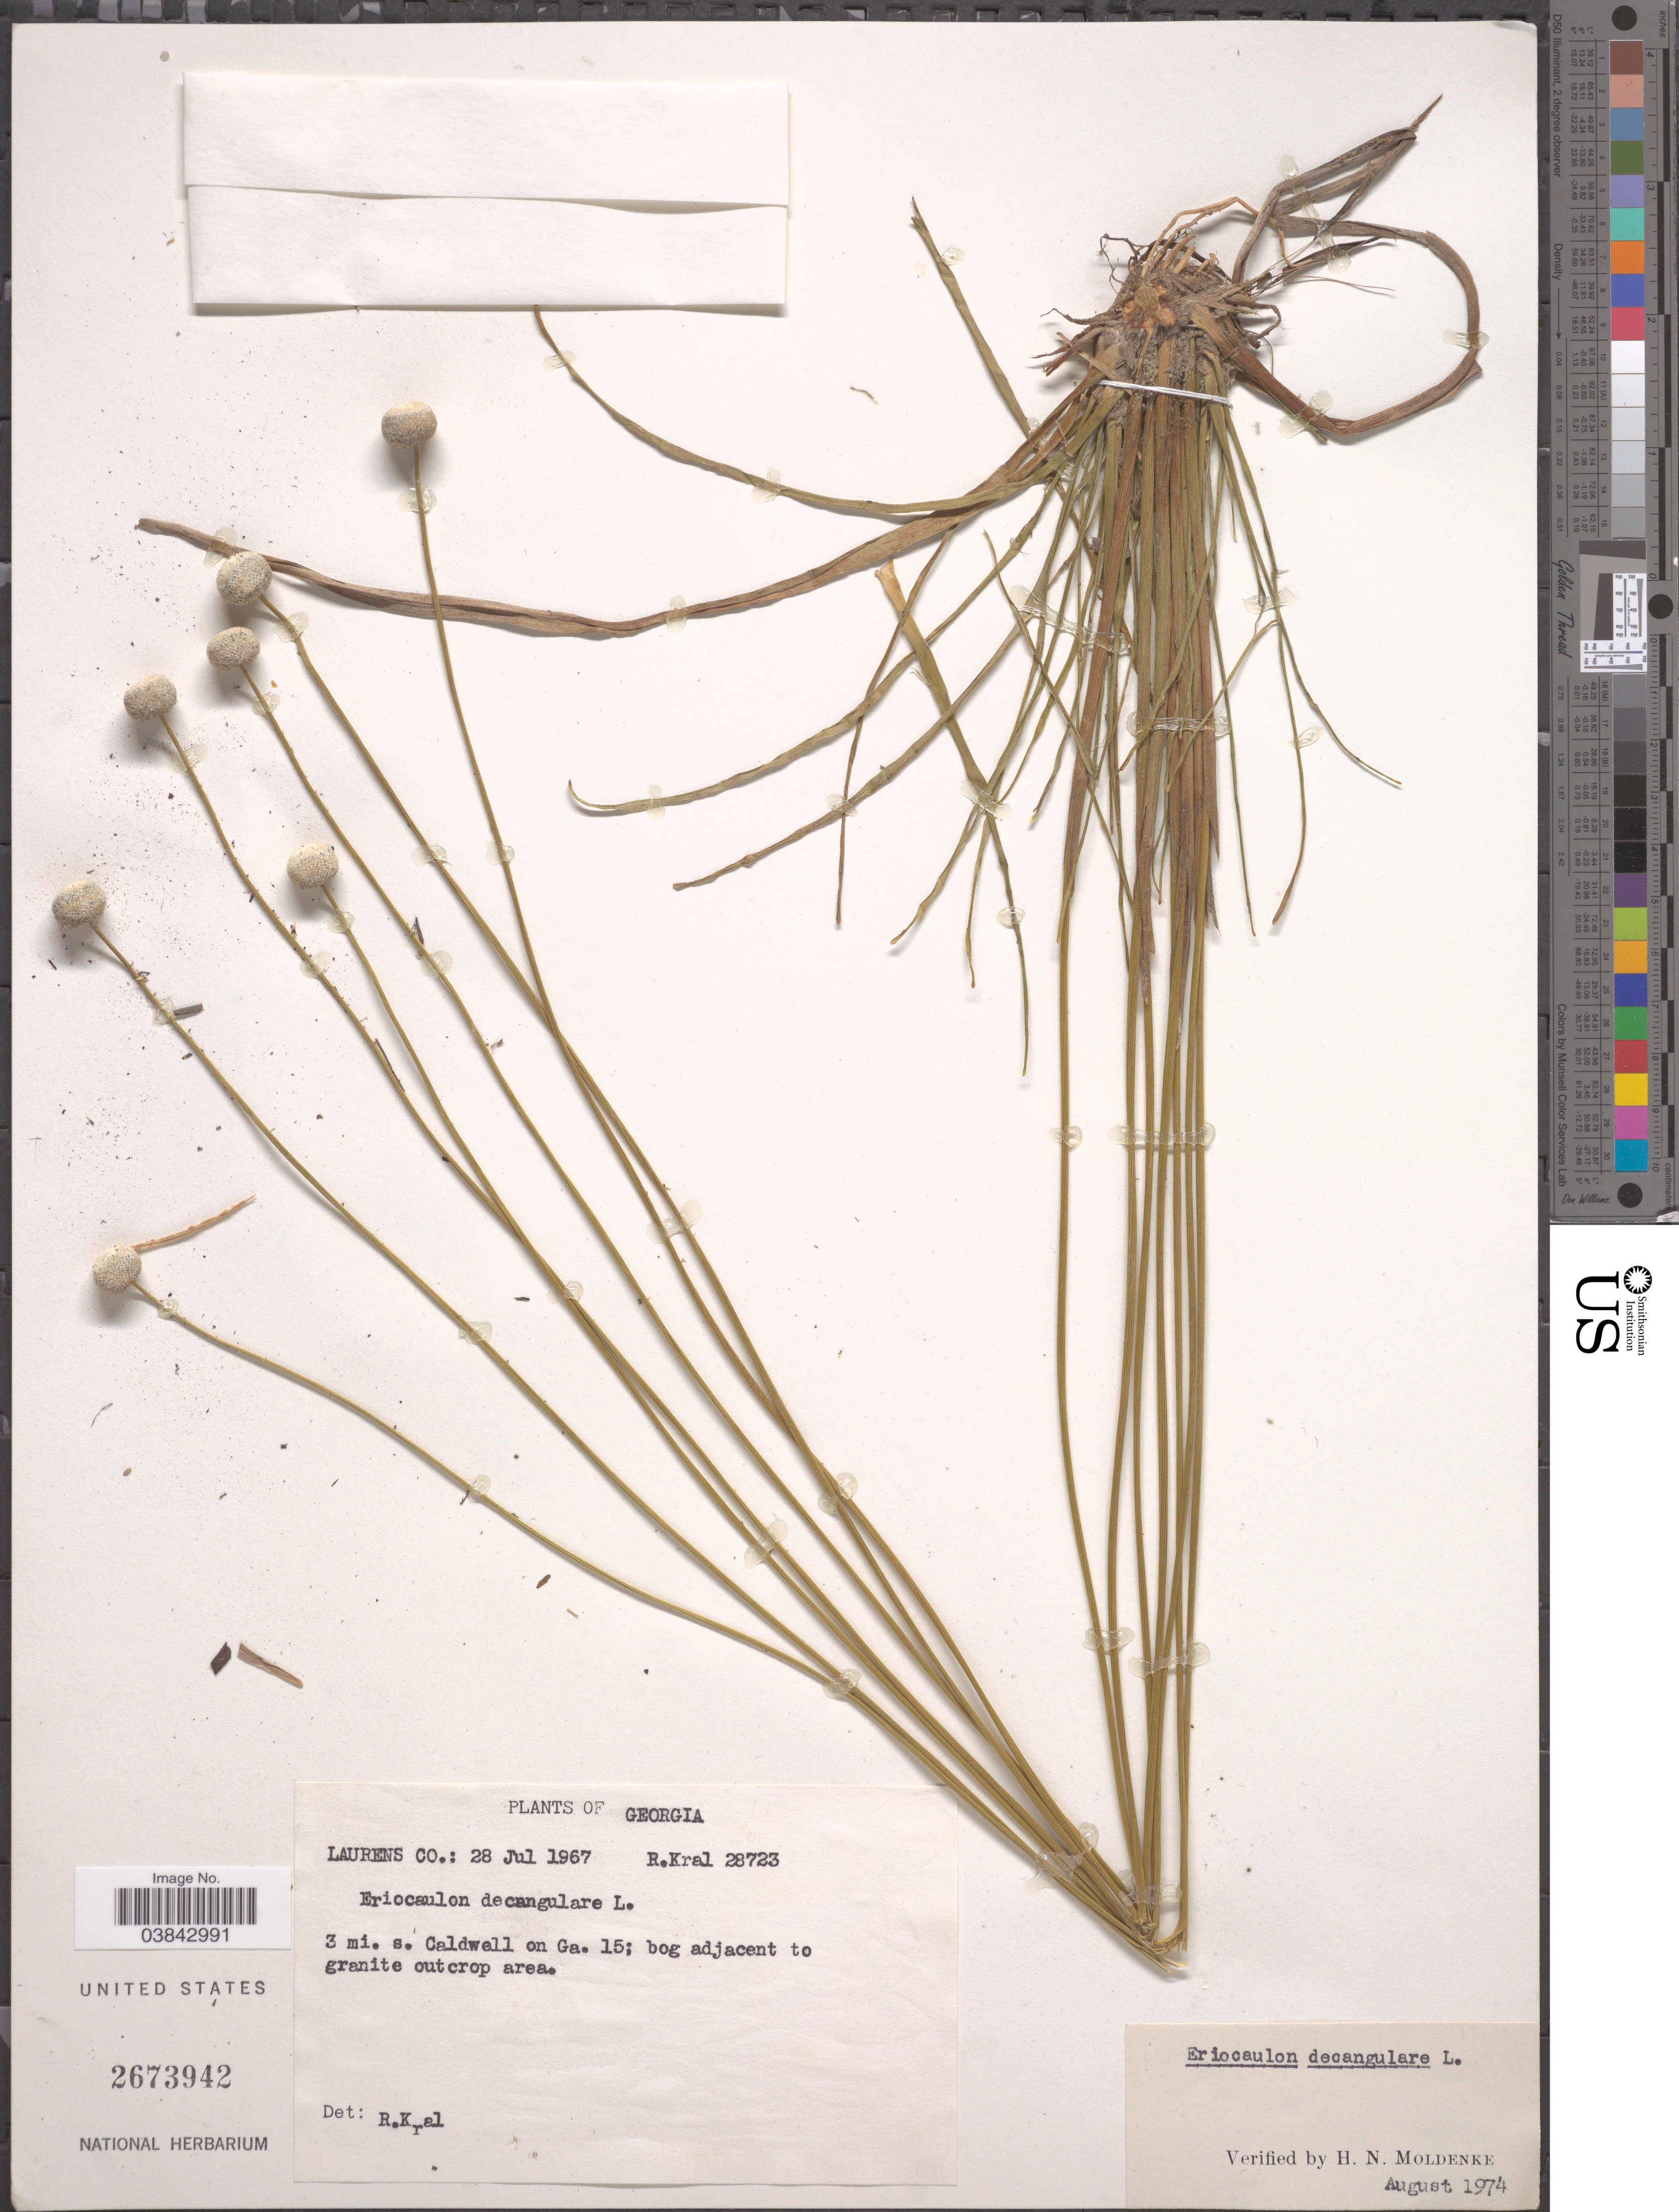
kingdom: Plantae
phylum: Tracheophyta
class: Liliopsida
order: Poales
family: Eriocaulaceae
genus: Eriocaulon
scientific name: Eriocaulon decangulare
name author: L.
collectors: R. Kral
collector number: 28723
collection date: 1967-07-28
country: United States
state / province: Georgia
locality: Laurens Co. 3 mi. s. Caldwell on Ga. 15.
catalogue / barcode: US 2673942